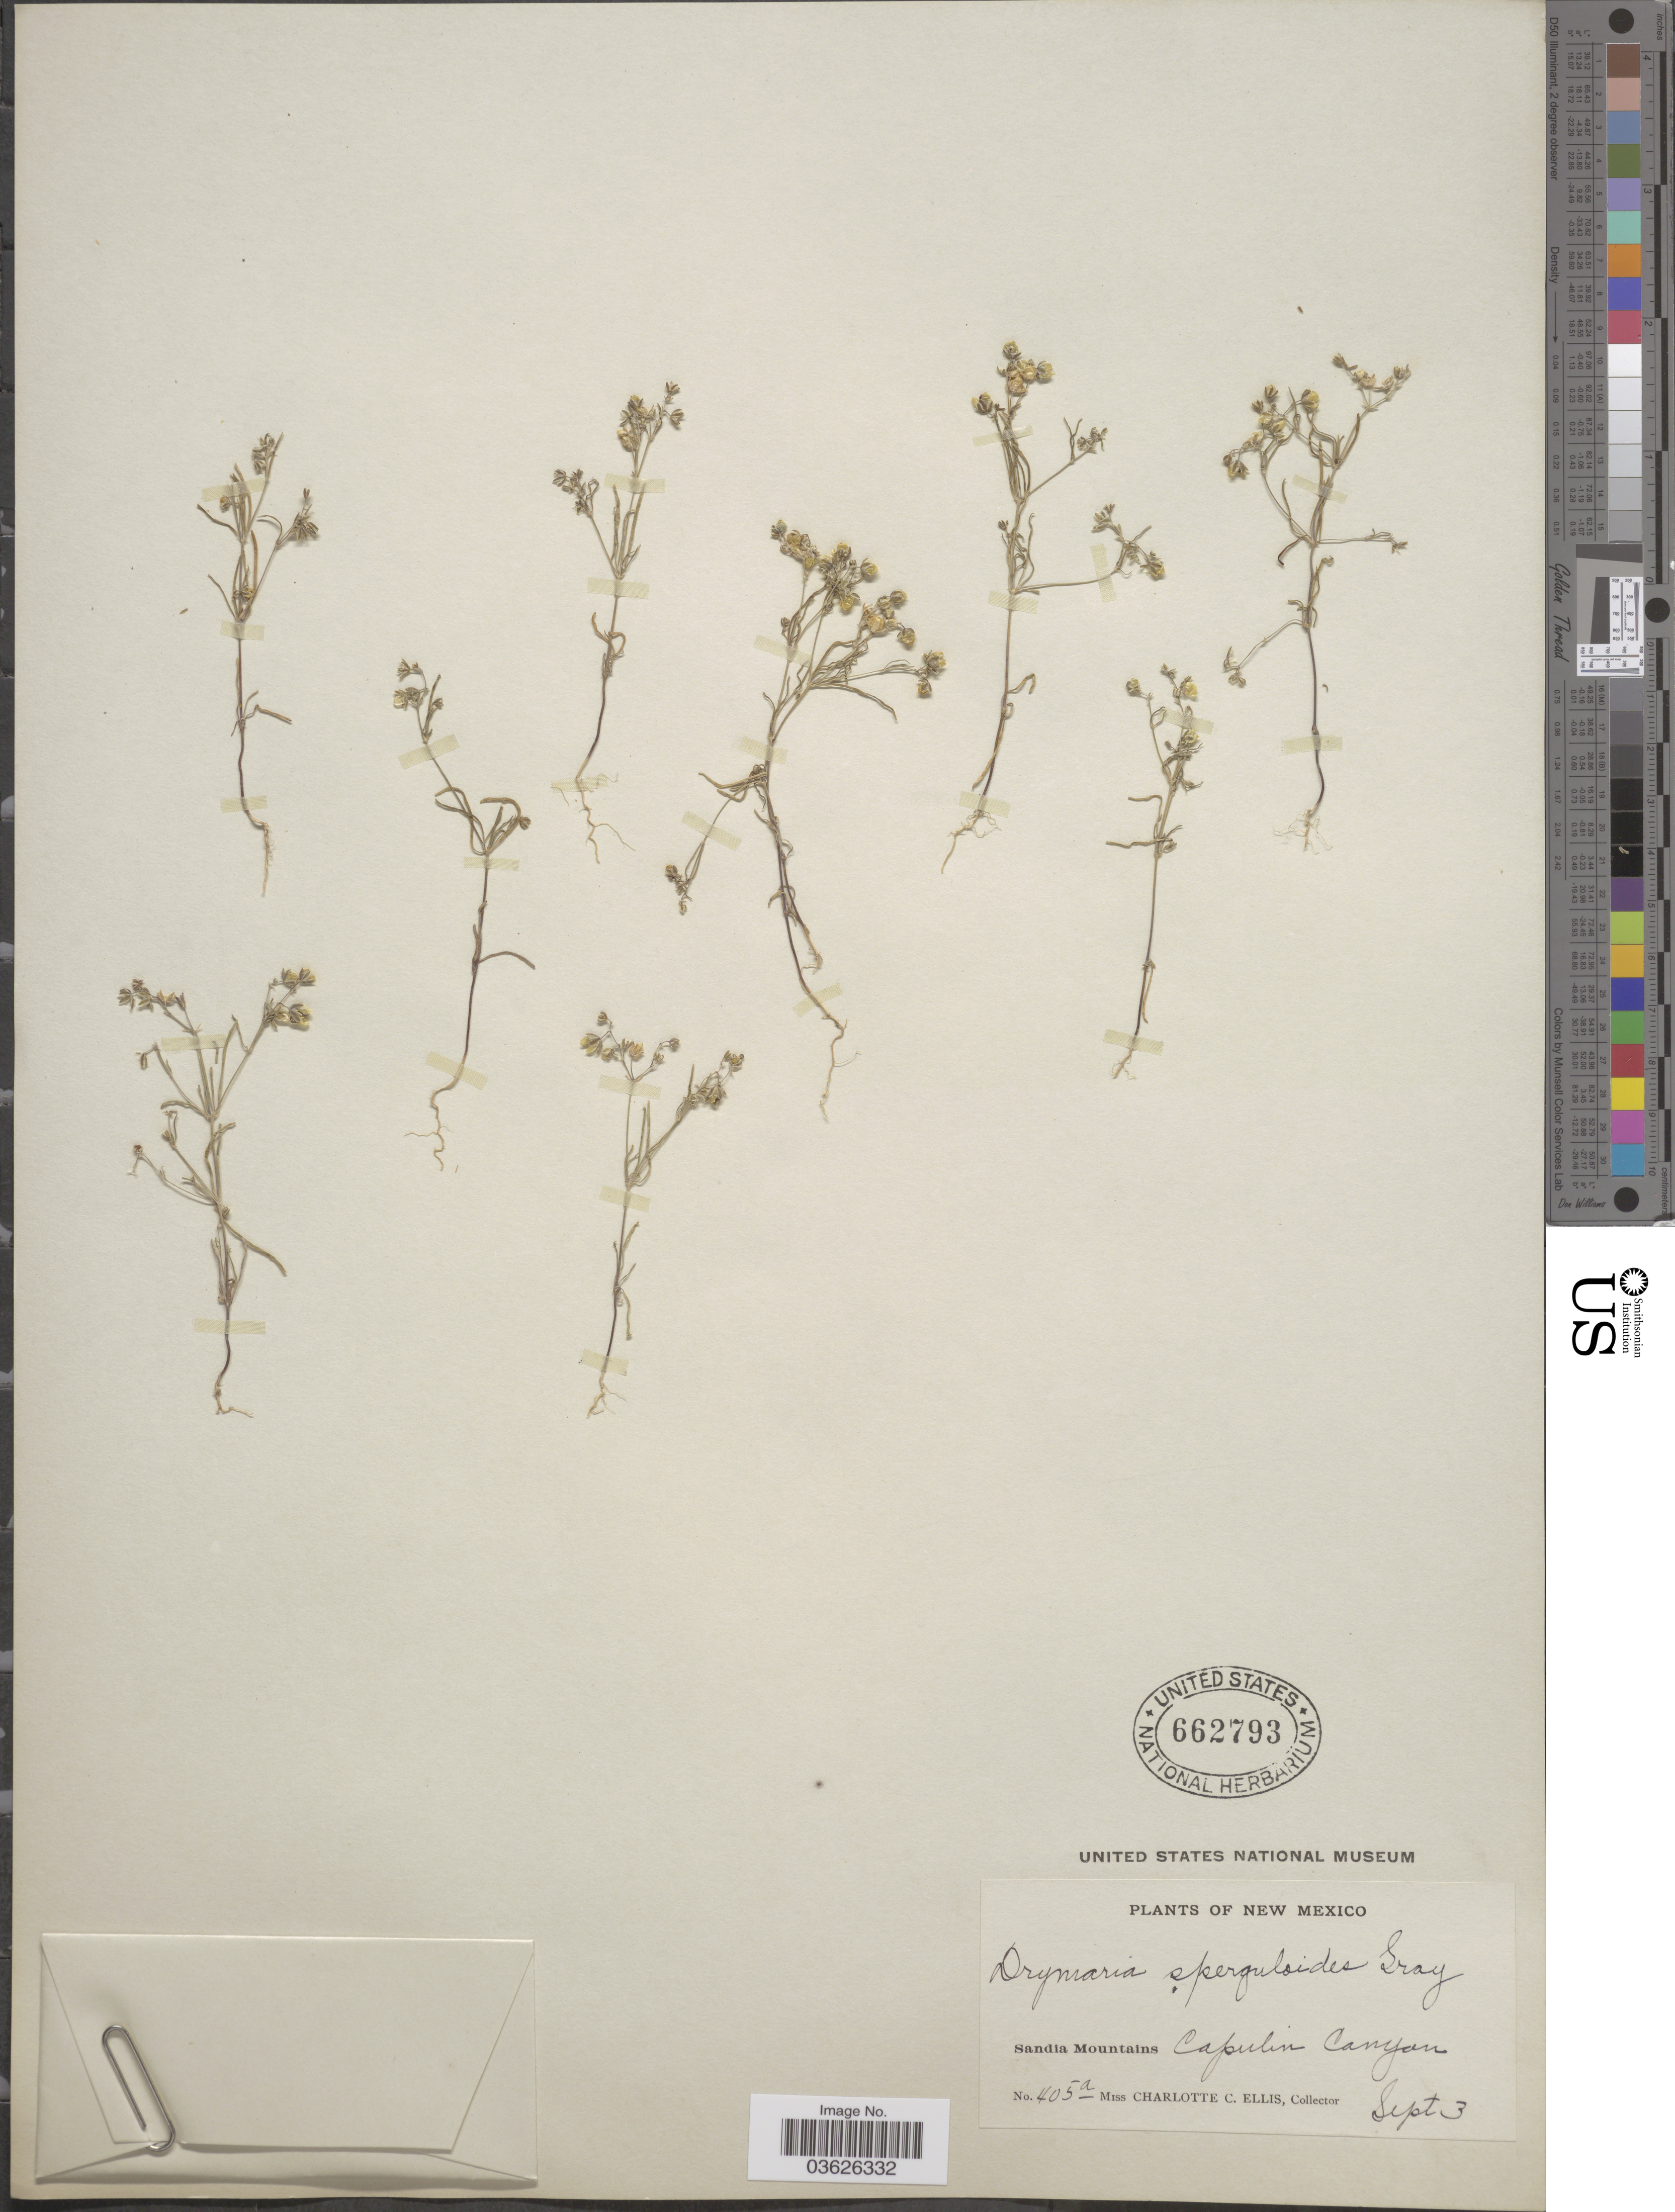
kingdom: Plantae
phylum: Tracheophyta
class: Magnoliopsida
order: Caryophyllales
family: Caryophyllaceae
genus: Drymaria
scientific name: Drymaria sperguloides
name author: A. Gray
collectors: C. C. Ellis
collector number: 405a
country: United States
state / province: New Mexico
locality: Sandia Mountains. Capulin Canyon.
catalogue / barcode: US 662793